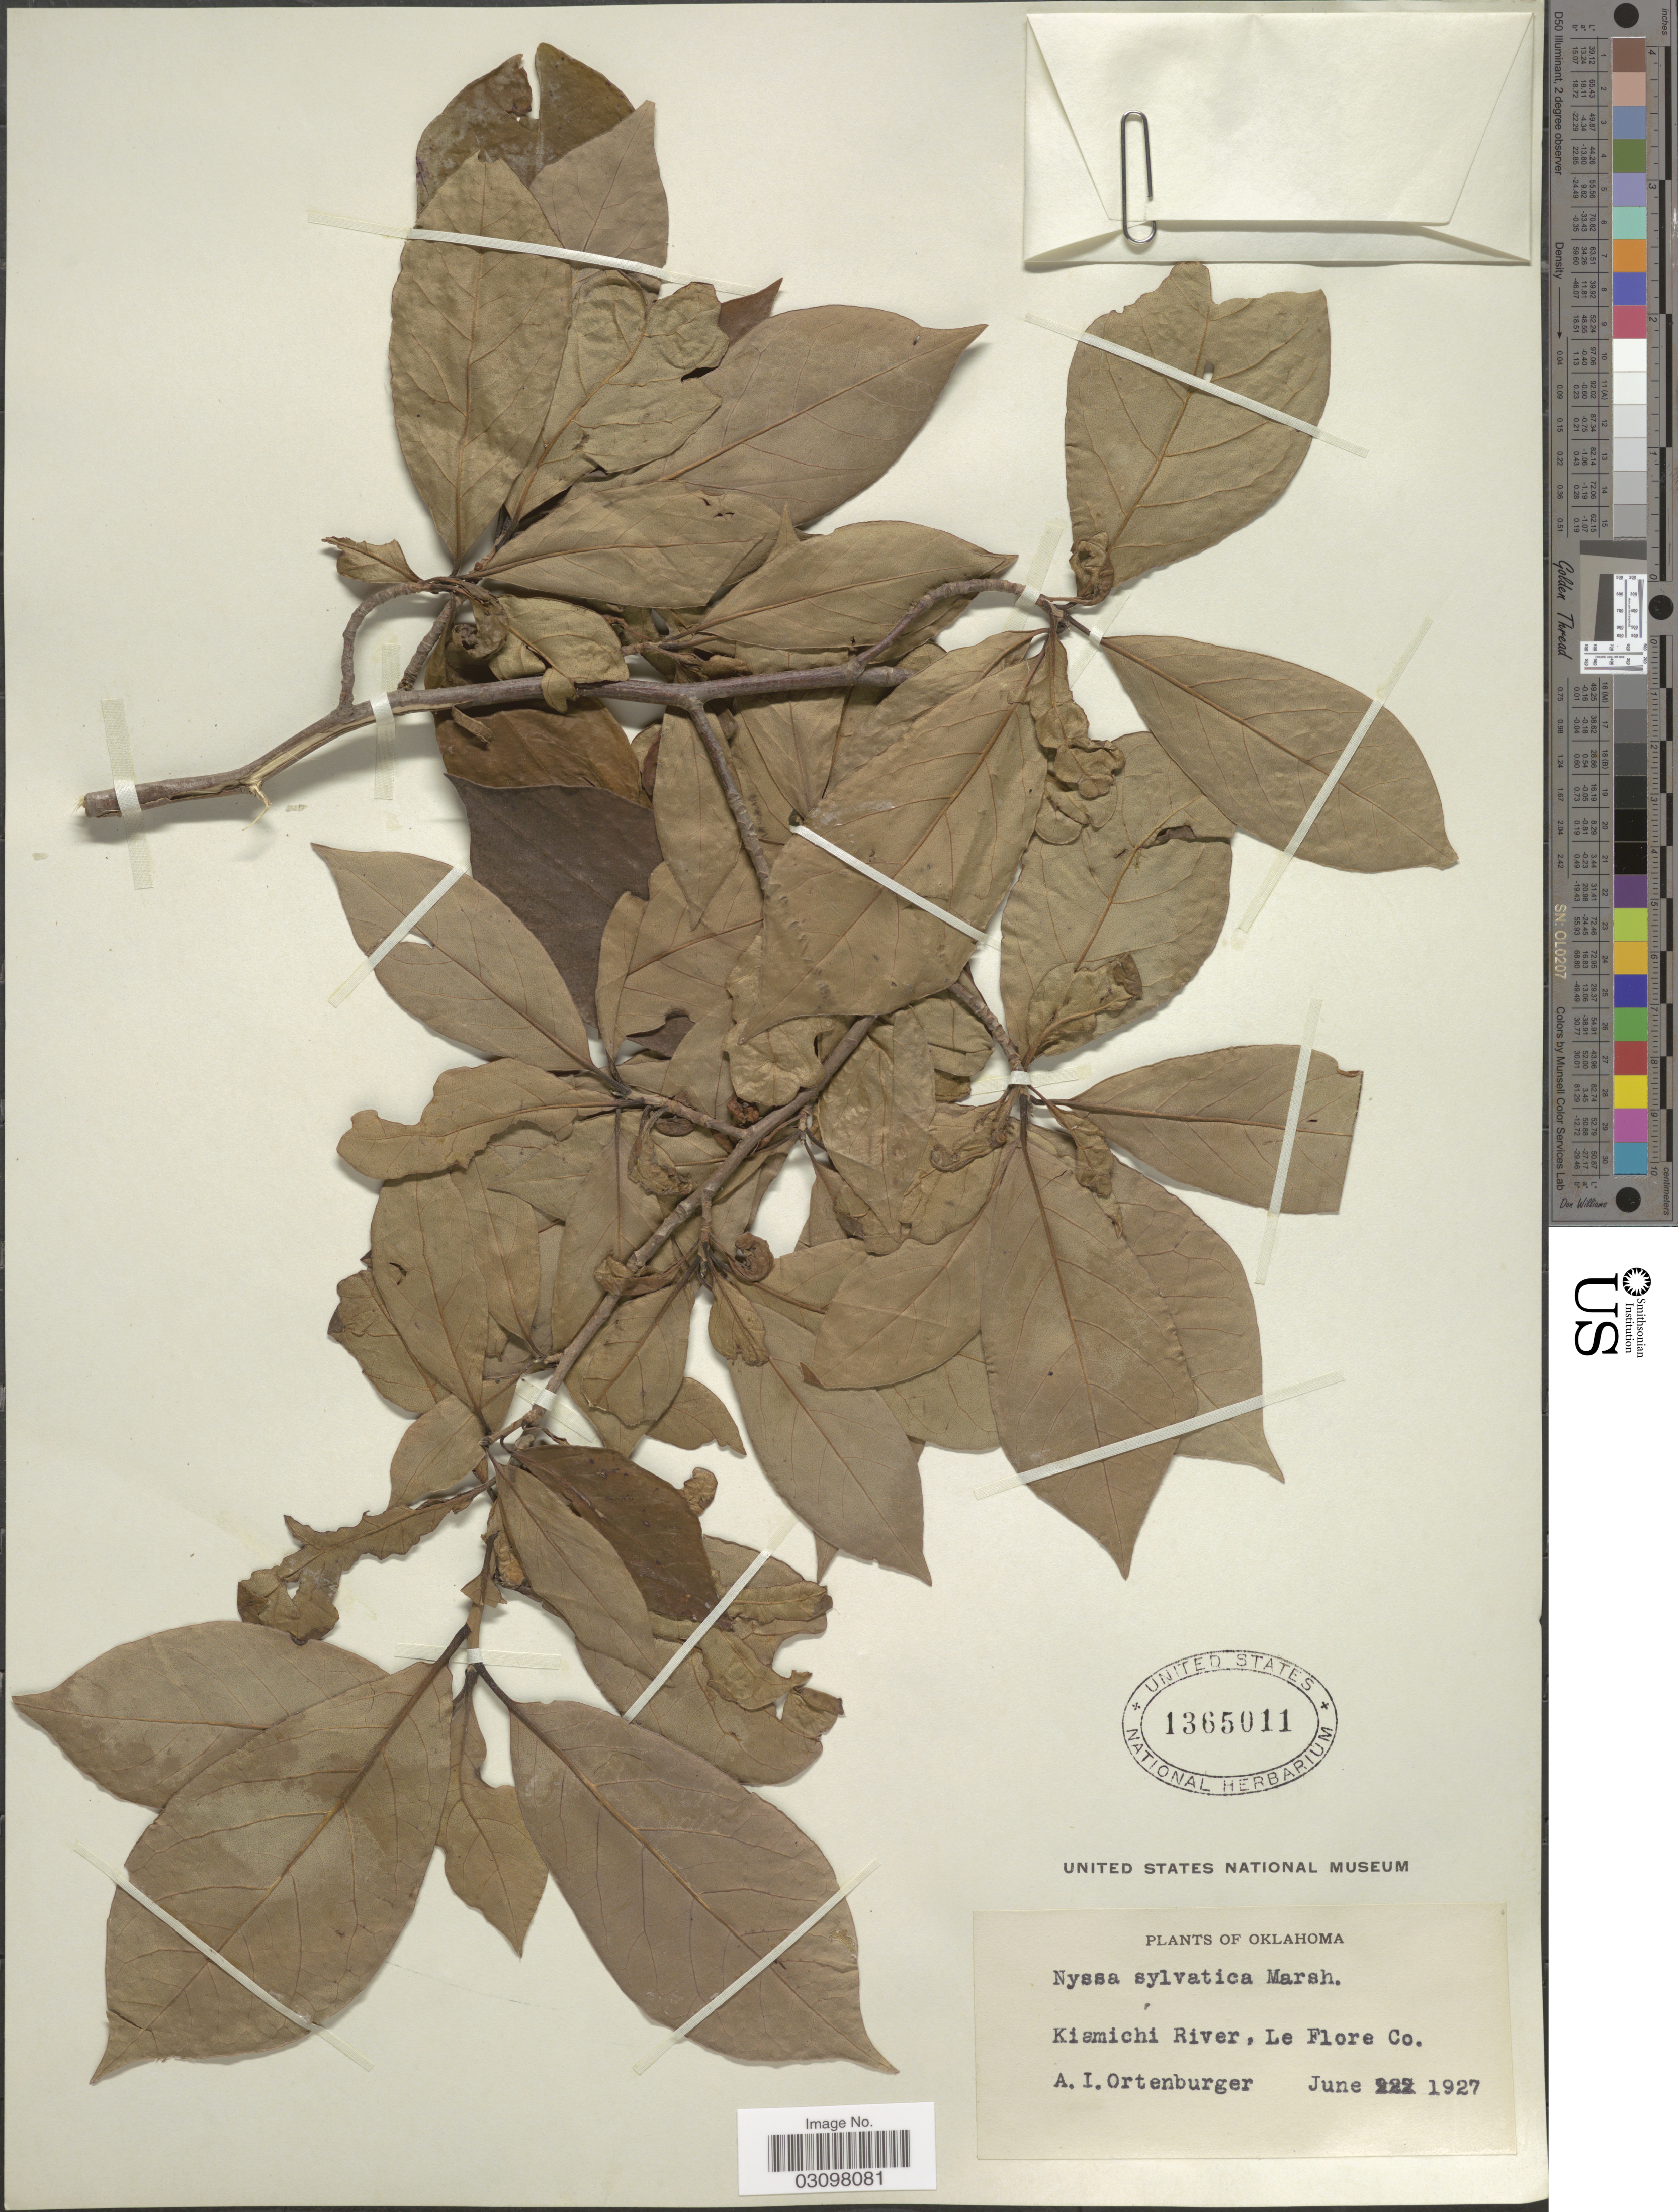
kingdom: Plantae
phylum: Tracheophyta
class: Magnoliopsida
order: Cornales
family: Nyssaceae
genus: Nyssa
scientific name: Nyssa sylvatica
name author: Marshall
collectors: A. Ortenburger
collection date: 1927-06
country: United States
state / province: Oklahoma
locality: Kiamichi River, Le Flore Co.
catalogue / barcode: US 1365011